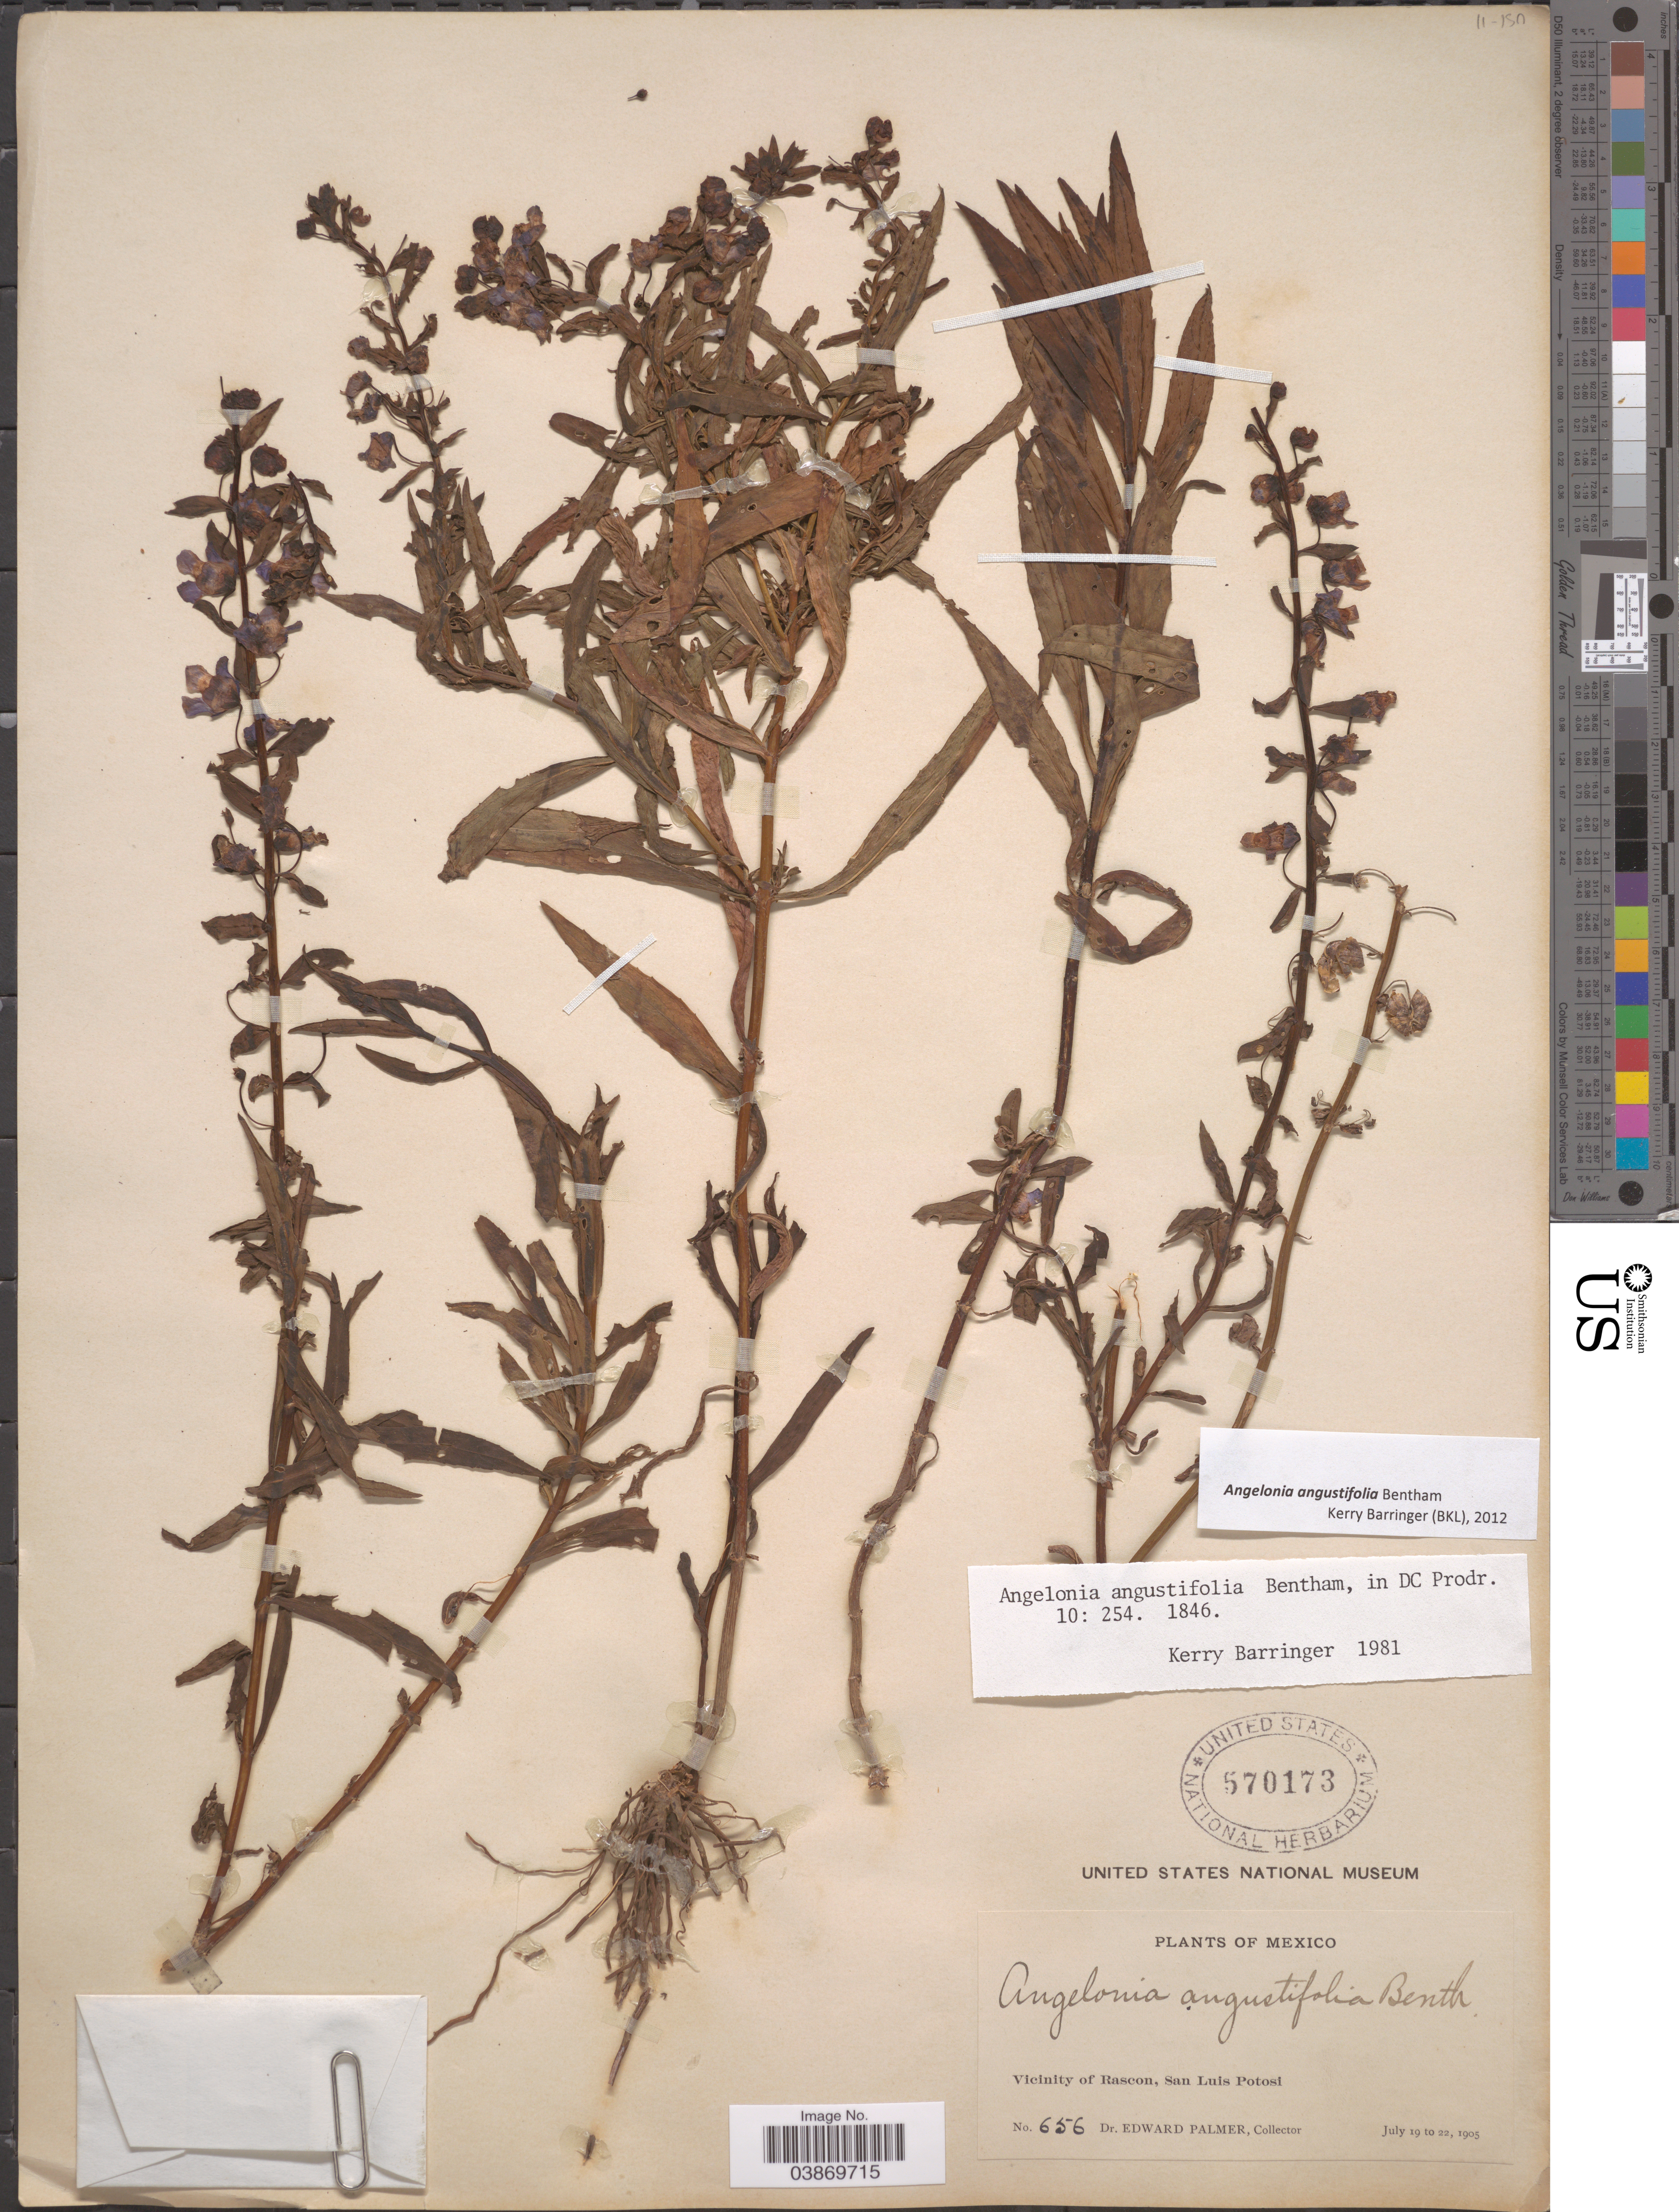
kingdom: Plantae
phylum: Tracheophyta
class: Magnoliopsida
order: Lamiales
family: Plantaginaceae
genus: Angelonia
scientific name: Angelonia angustifolia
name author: Benth.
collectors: E. Palmer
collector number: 656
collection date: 1905-07-19/1905-07-22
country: Mexico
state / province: San Luis Potosí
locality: Vicinity of Rascon.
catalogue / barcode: US 570173